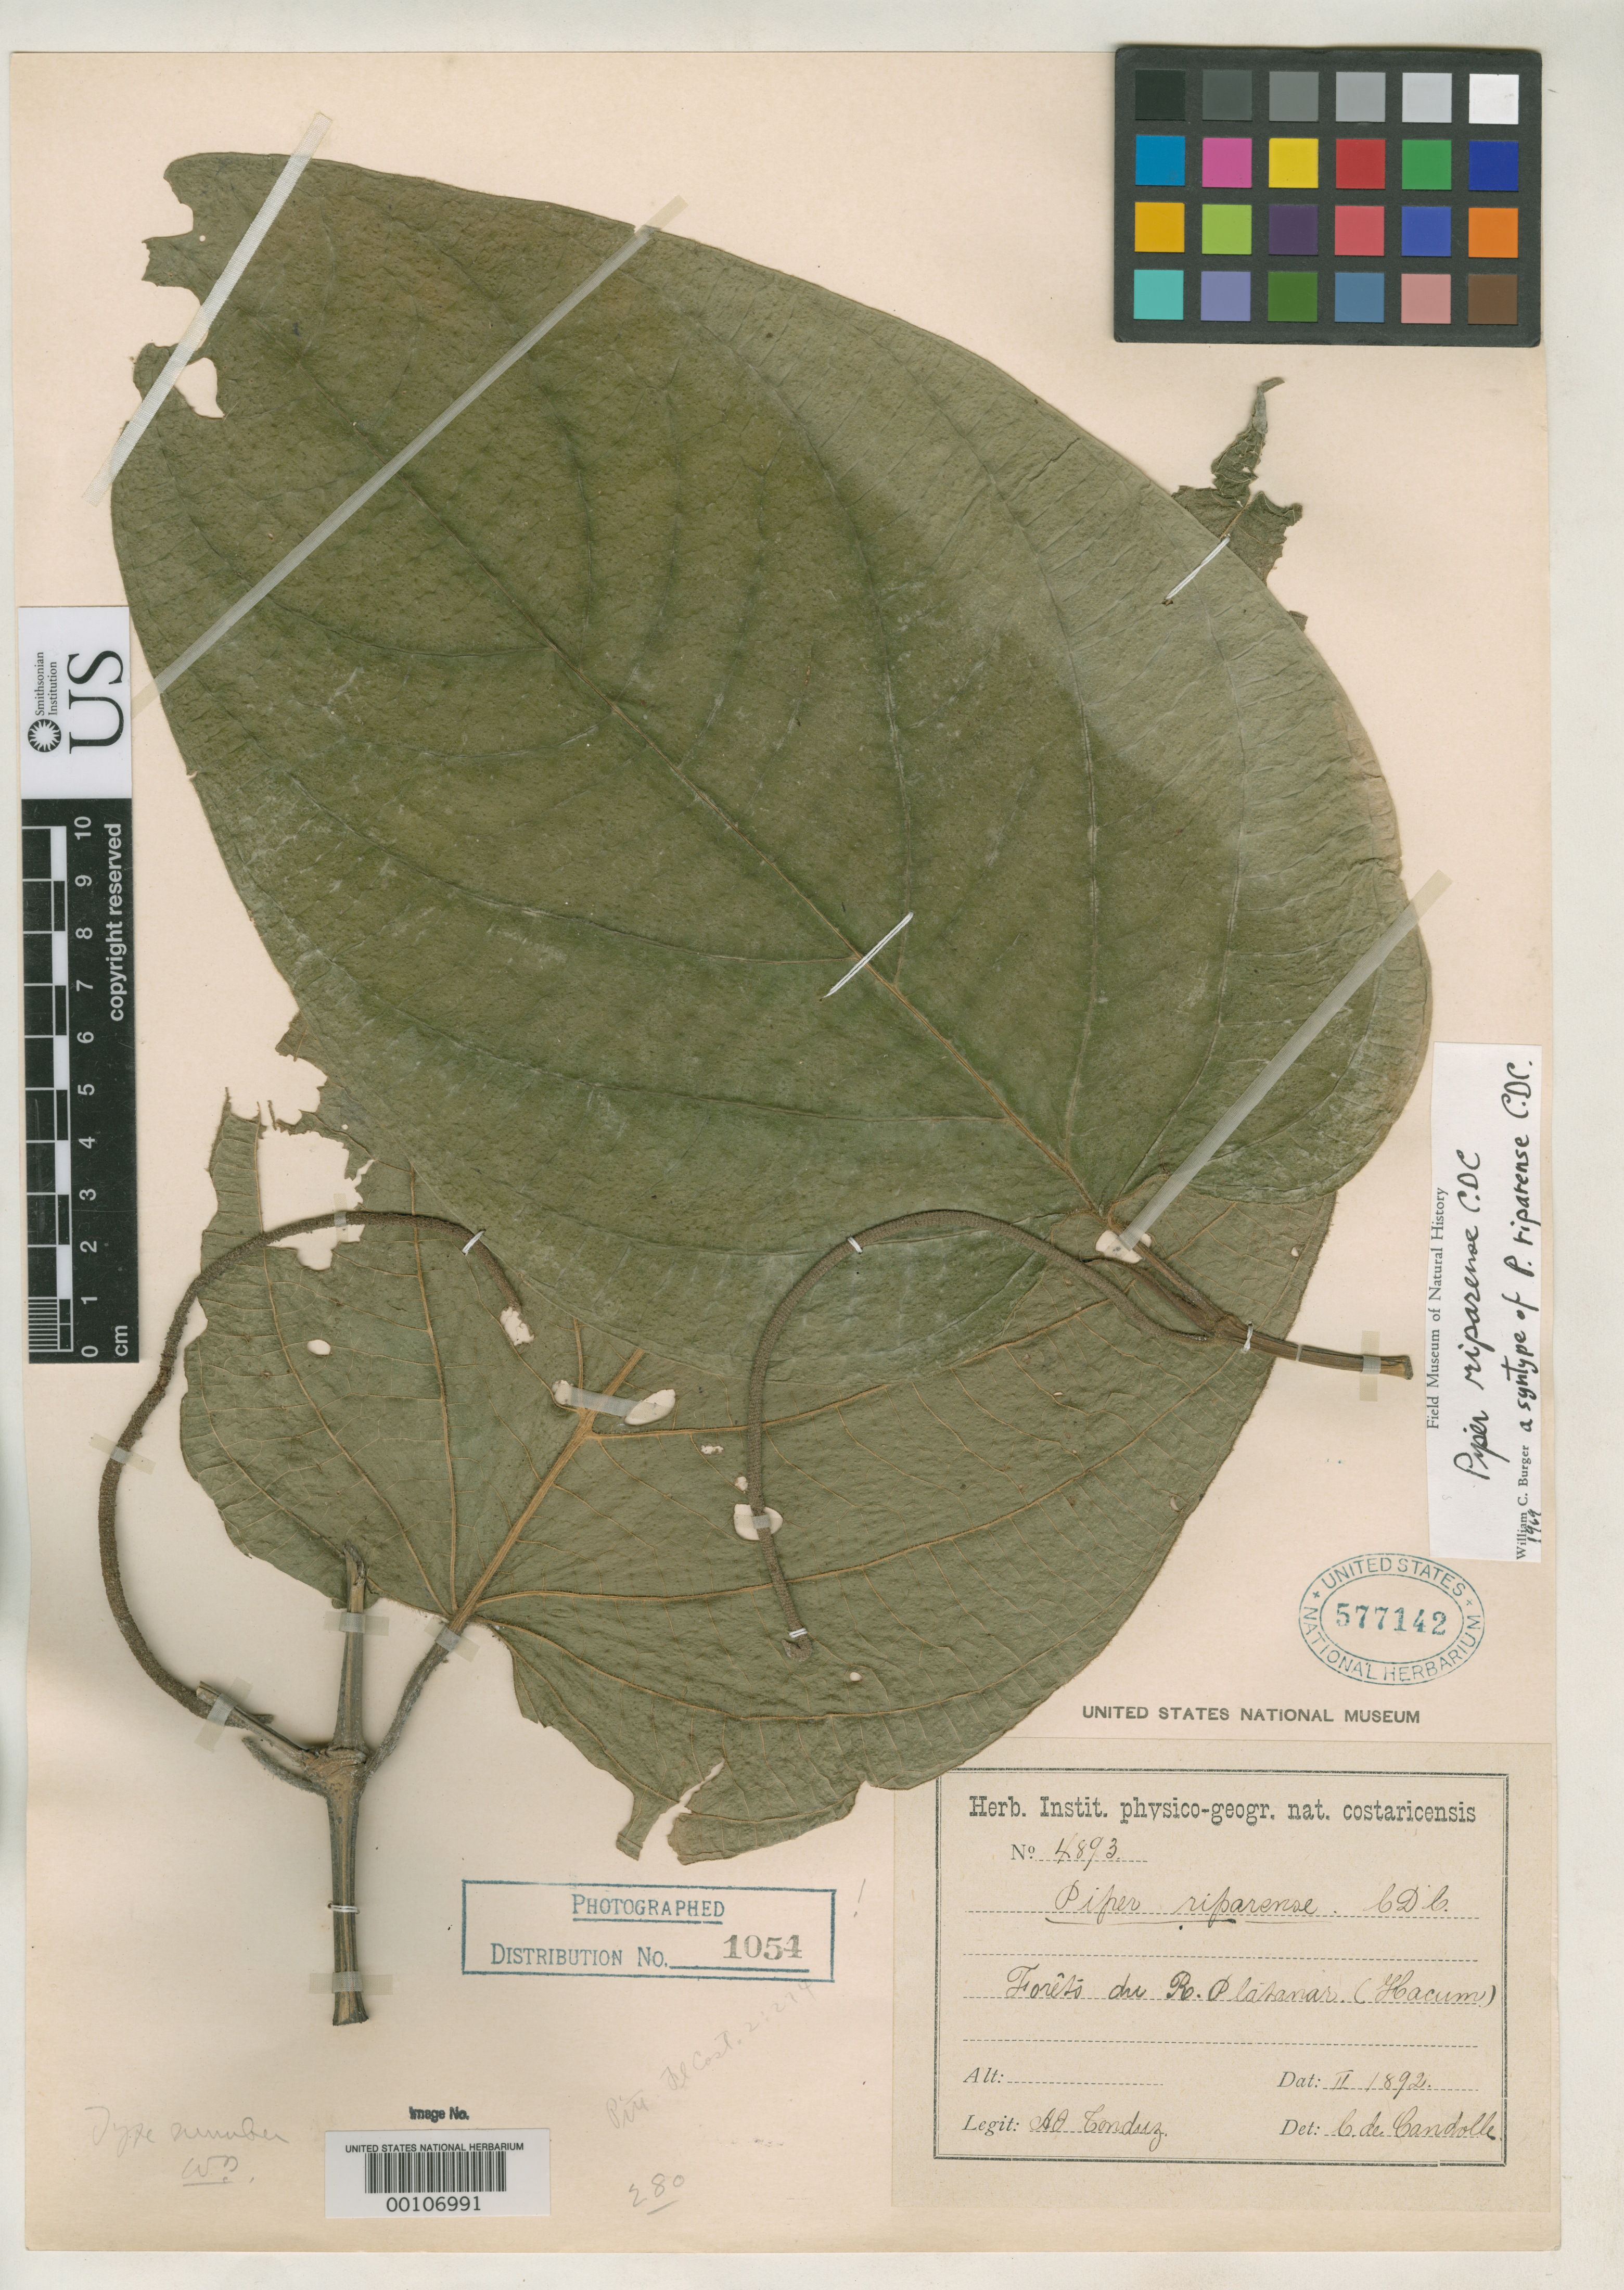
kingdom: Plantae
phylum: Tracheophyta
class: Magnoliopsida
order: Piperales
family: Piperaceae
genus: Piper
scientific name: Piper riparense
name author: C. DC. in Pittier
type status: Syntype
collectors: A. Tonduz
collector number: Pittier & Durand 4893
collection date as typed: Feb 1892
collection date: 1892-02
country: Costa Rica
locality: Rio Hacun near Buenos Aires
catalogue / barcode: US 577142